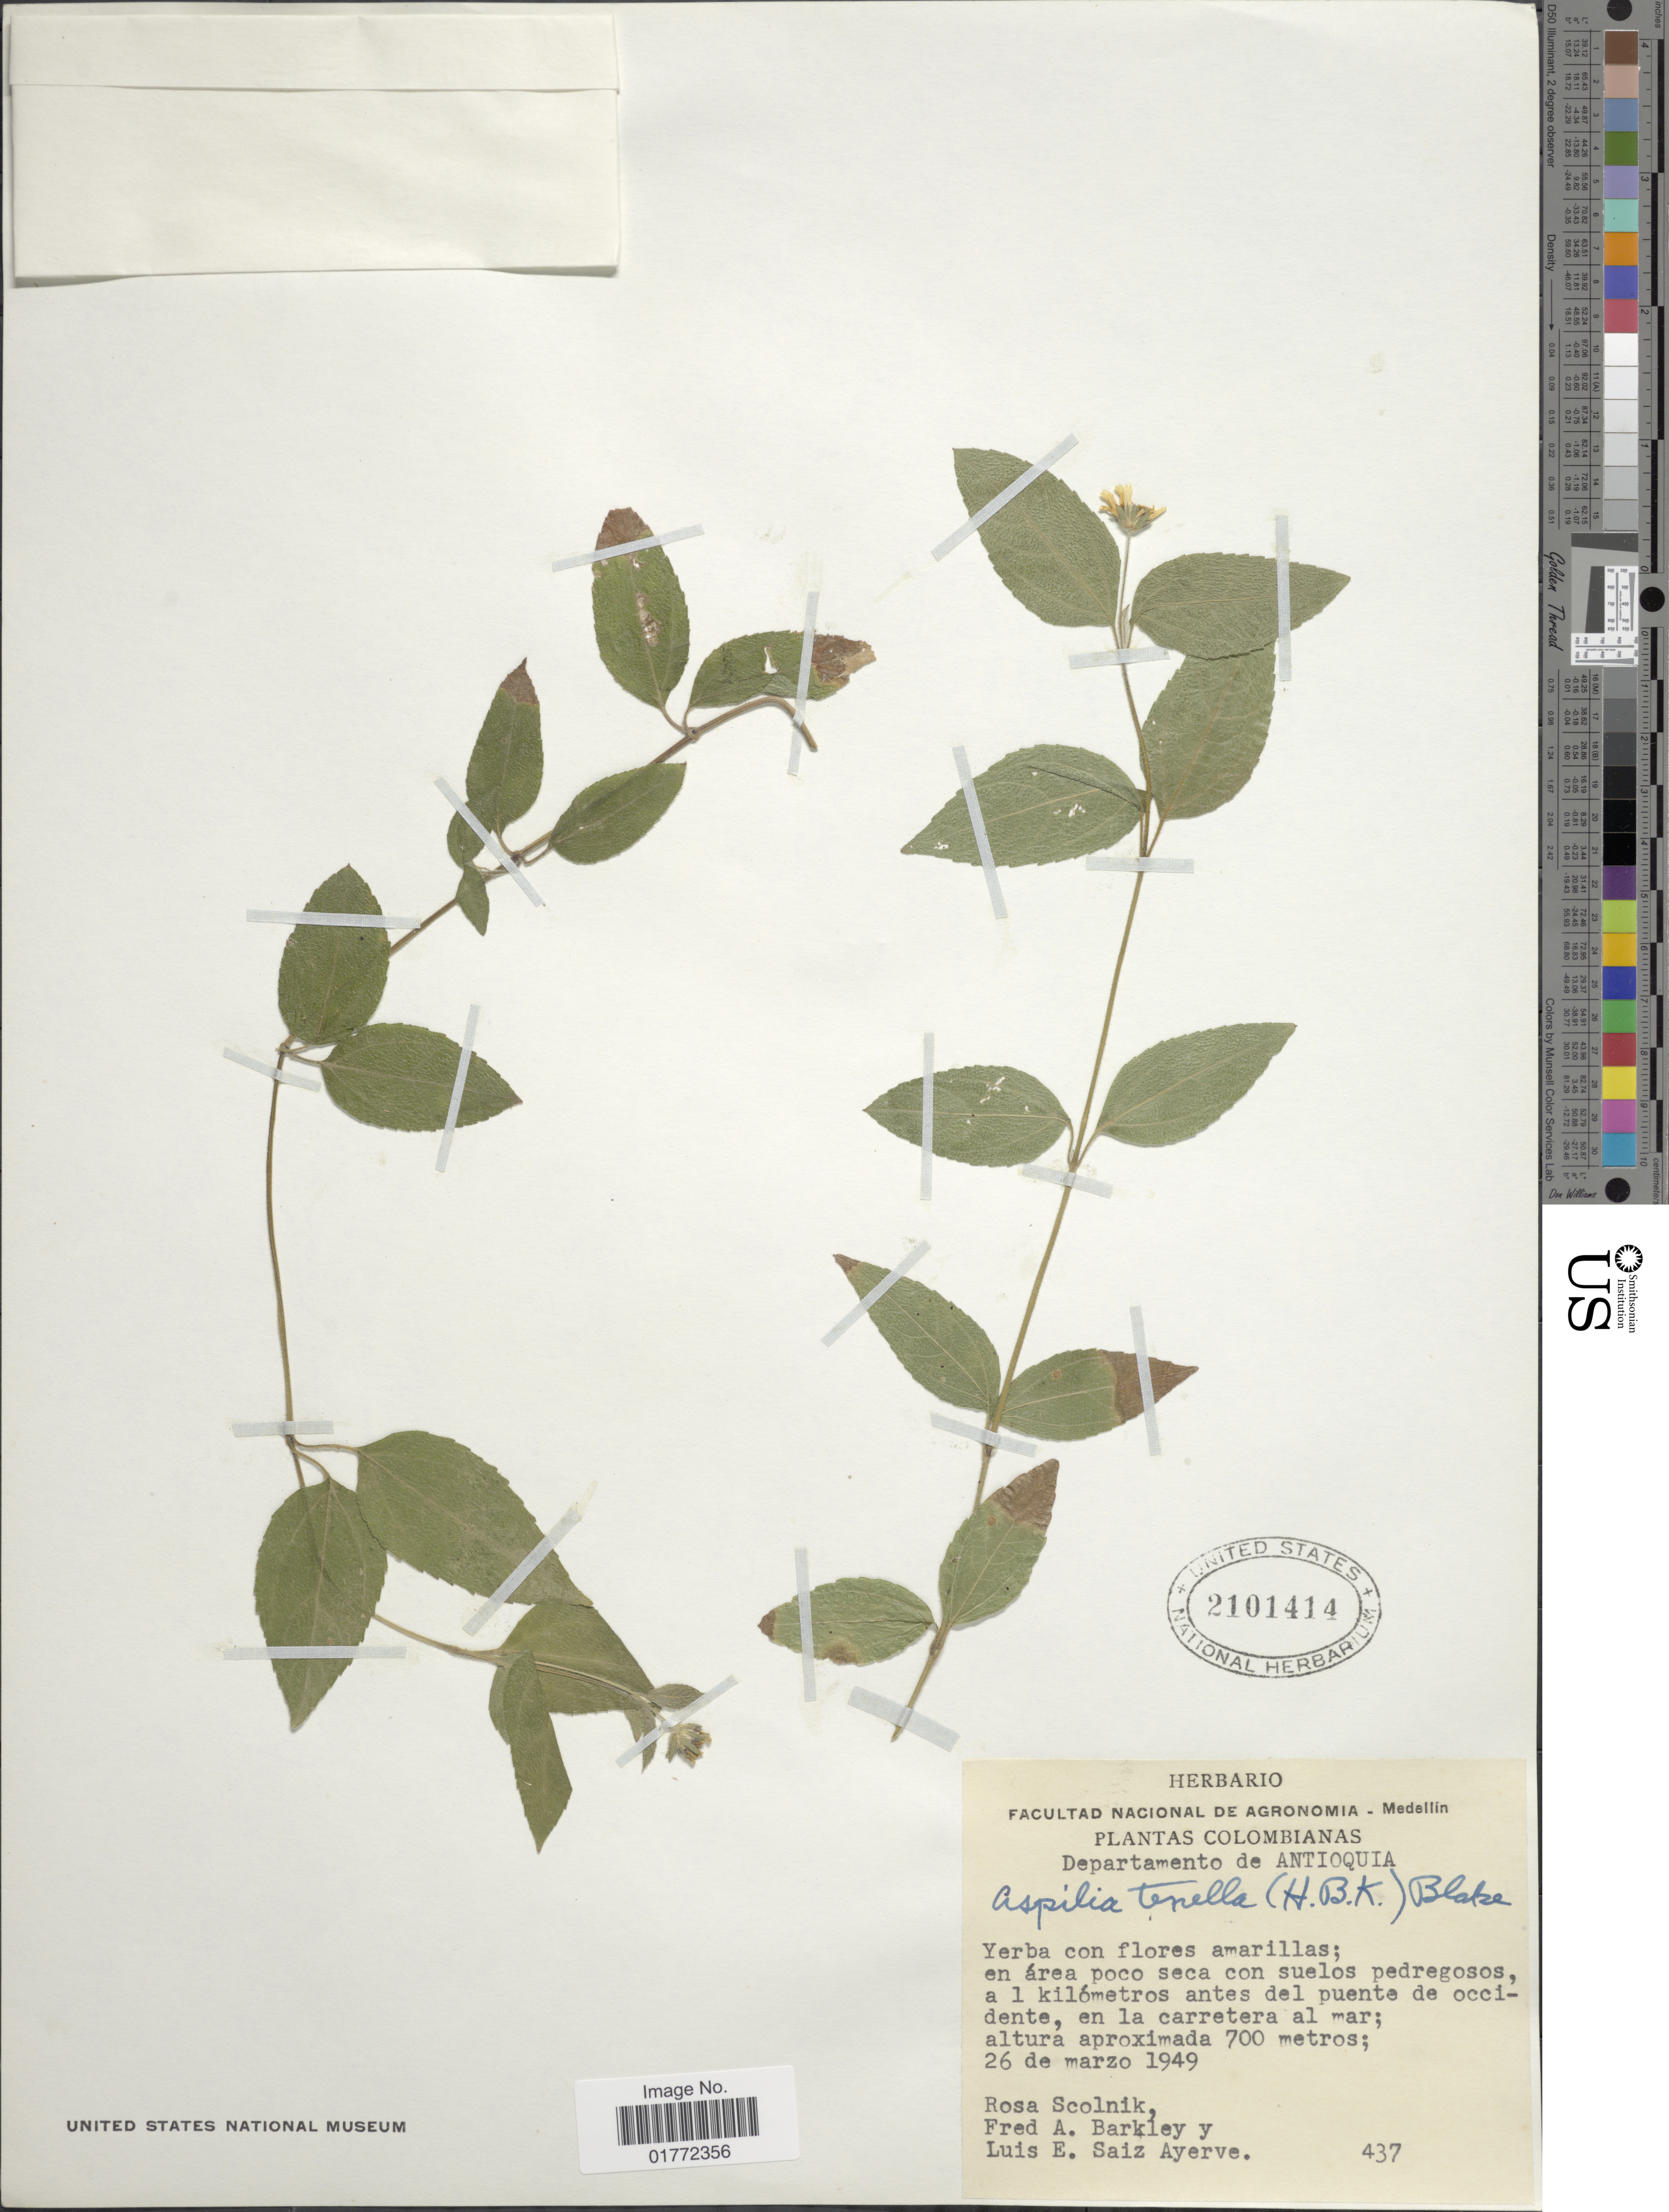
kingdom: Plantae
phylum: Tracheophyta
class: Magnoliopsida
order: Asterales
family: Asteraceae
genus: Eleutheranthera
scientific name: Eleutheranthera tenella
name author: (Kunth) H. Rob.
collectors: R. Scolnik, F. A. Barkley & L. E. Ayerve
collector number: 437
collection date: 1949-03-26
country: Colombia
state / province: Antioquia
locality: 1 kilometros antes del puente de occidente, en la carretera al mar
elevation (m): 700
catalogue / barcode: US 2101414